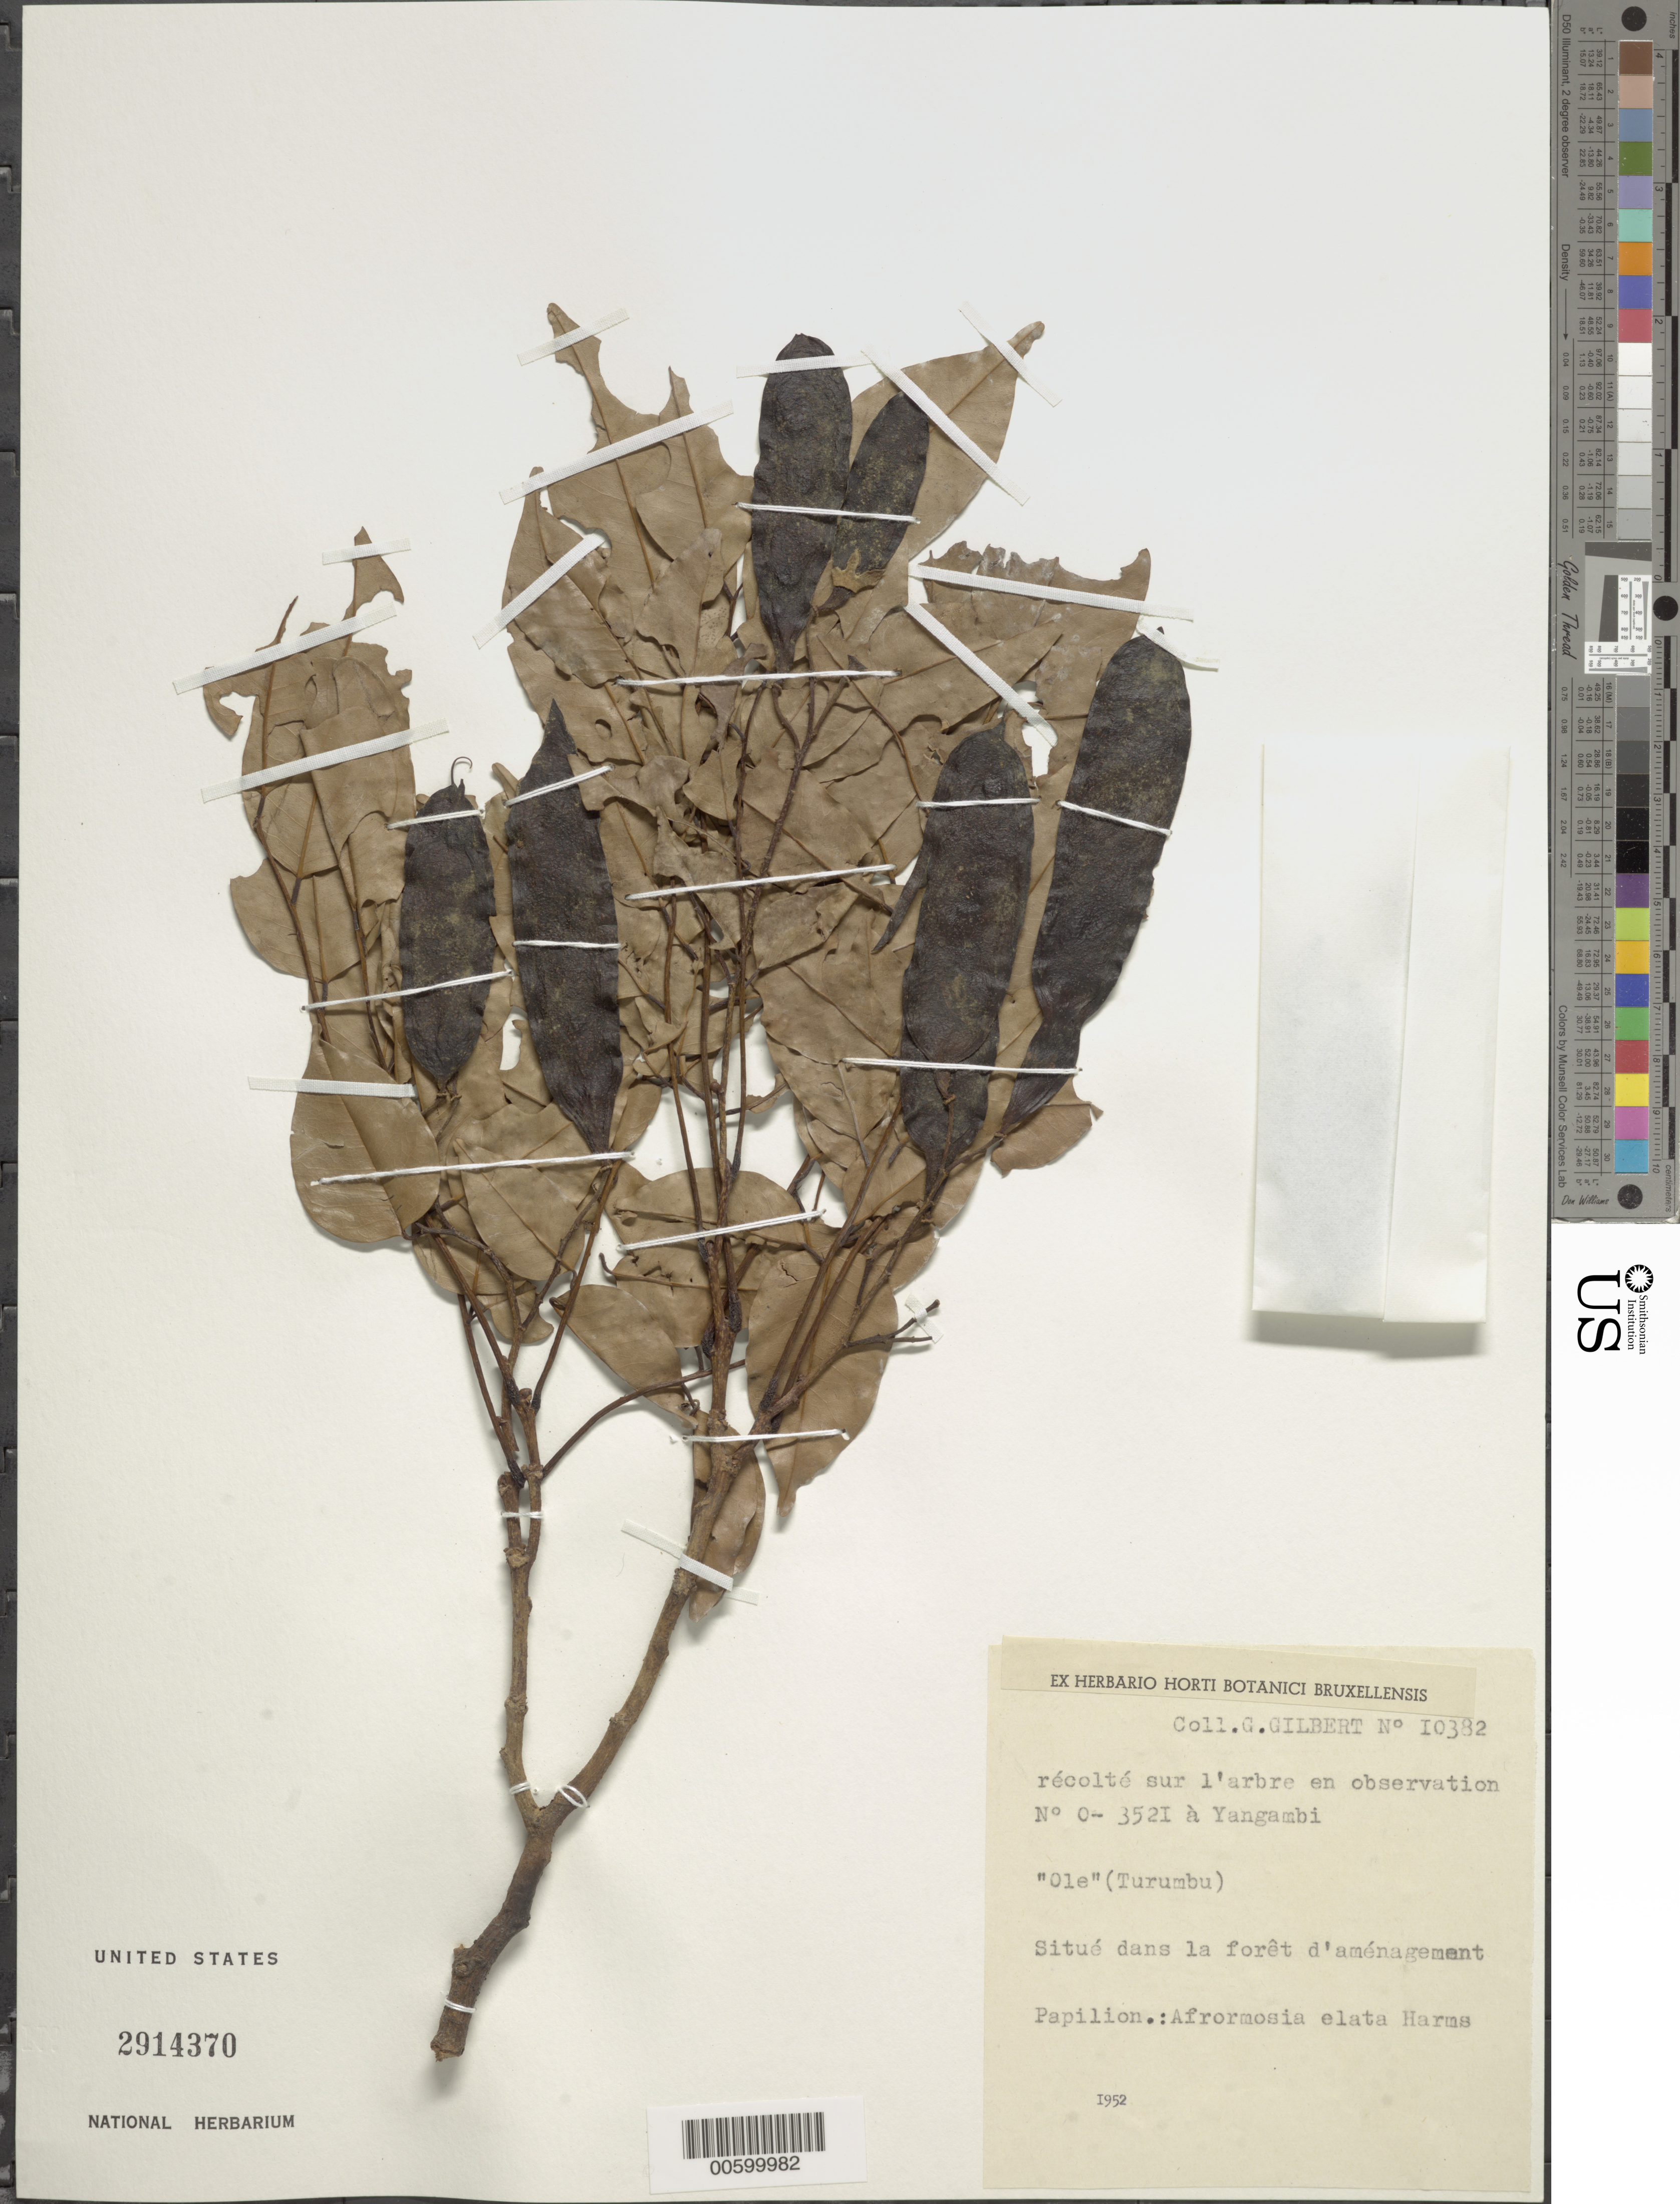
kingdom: Plantae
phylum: Tracheophyta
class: Magnoliopsida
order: Fabales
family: Fabaceae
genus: Pericopsis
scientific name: Pericopsis elata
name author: Harms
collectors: G. Gilbert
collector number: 10382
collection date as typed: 1952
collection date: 1952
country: Congo, Democratic Republic of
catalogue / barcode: US 2914370